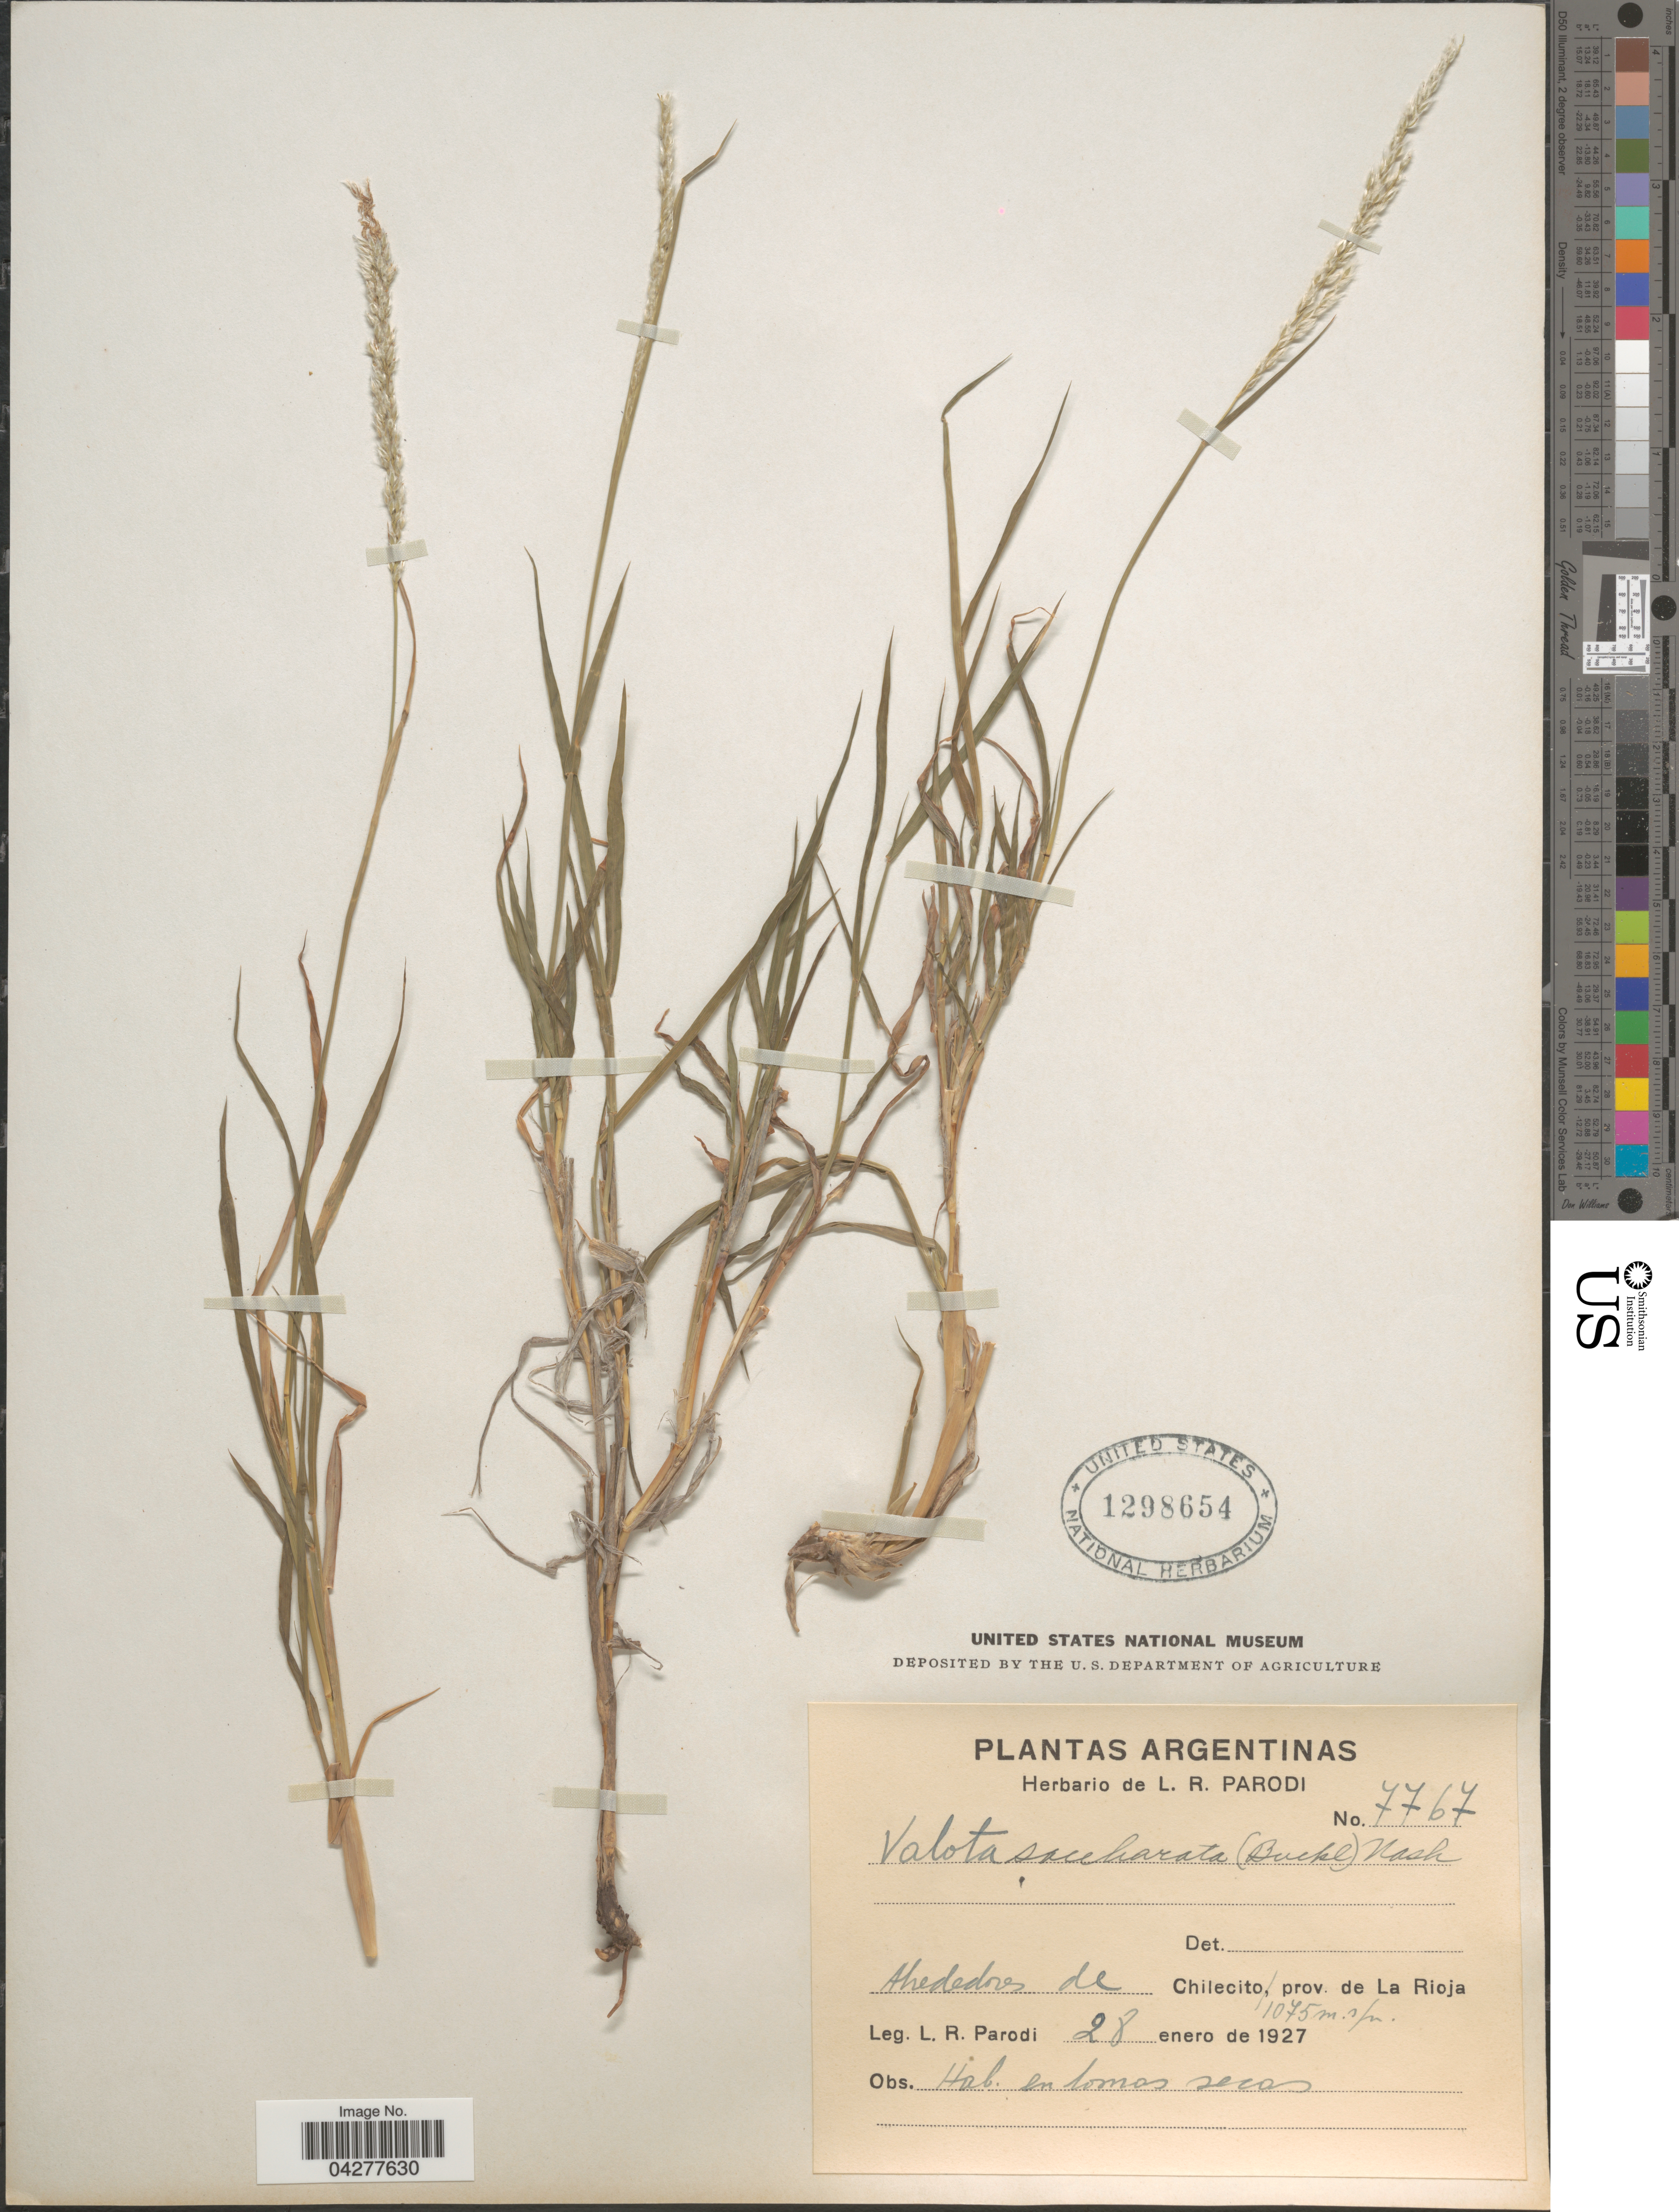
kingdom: Plantae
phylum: Tracheophyta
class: Liliopsida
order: Poales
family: Poaceae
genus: Digitaria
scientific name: Digitaria sp.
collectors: L. R. Parodi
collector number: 7767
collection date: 1927-01-28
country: Argentina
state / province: La Rioja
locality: Alrededores de Chilecito.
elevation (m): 1075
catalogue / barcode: US 1298654